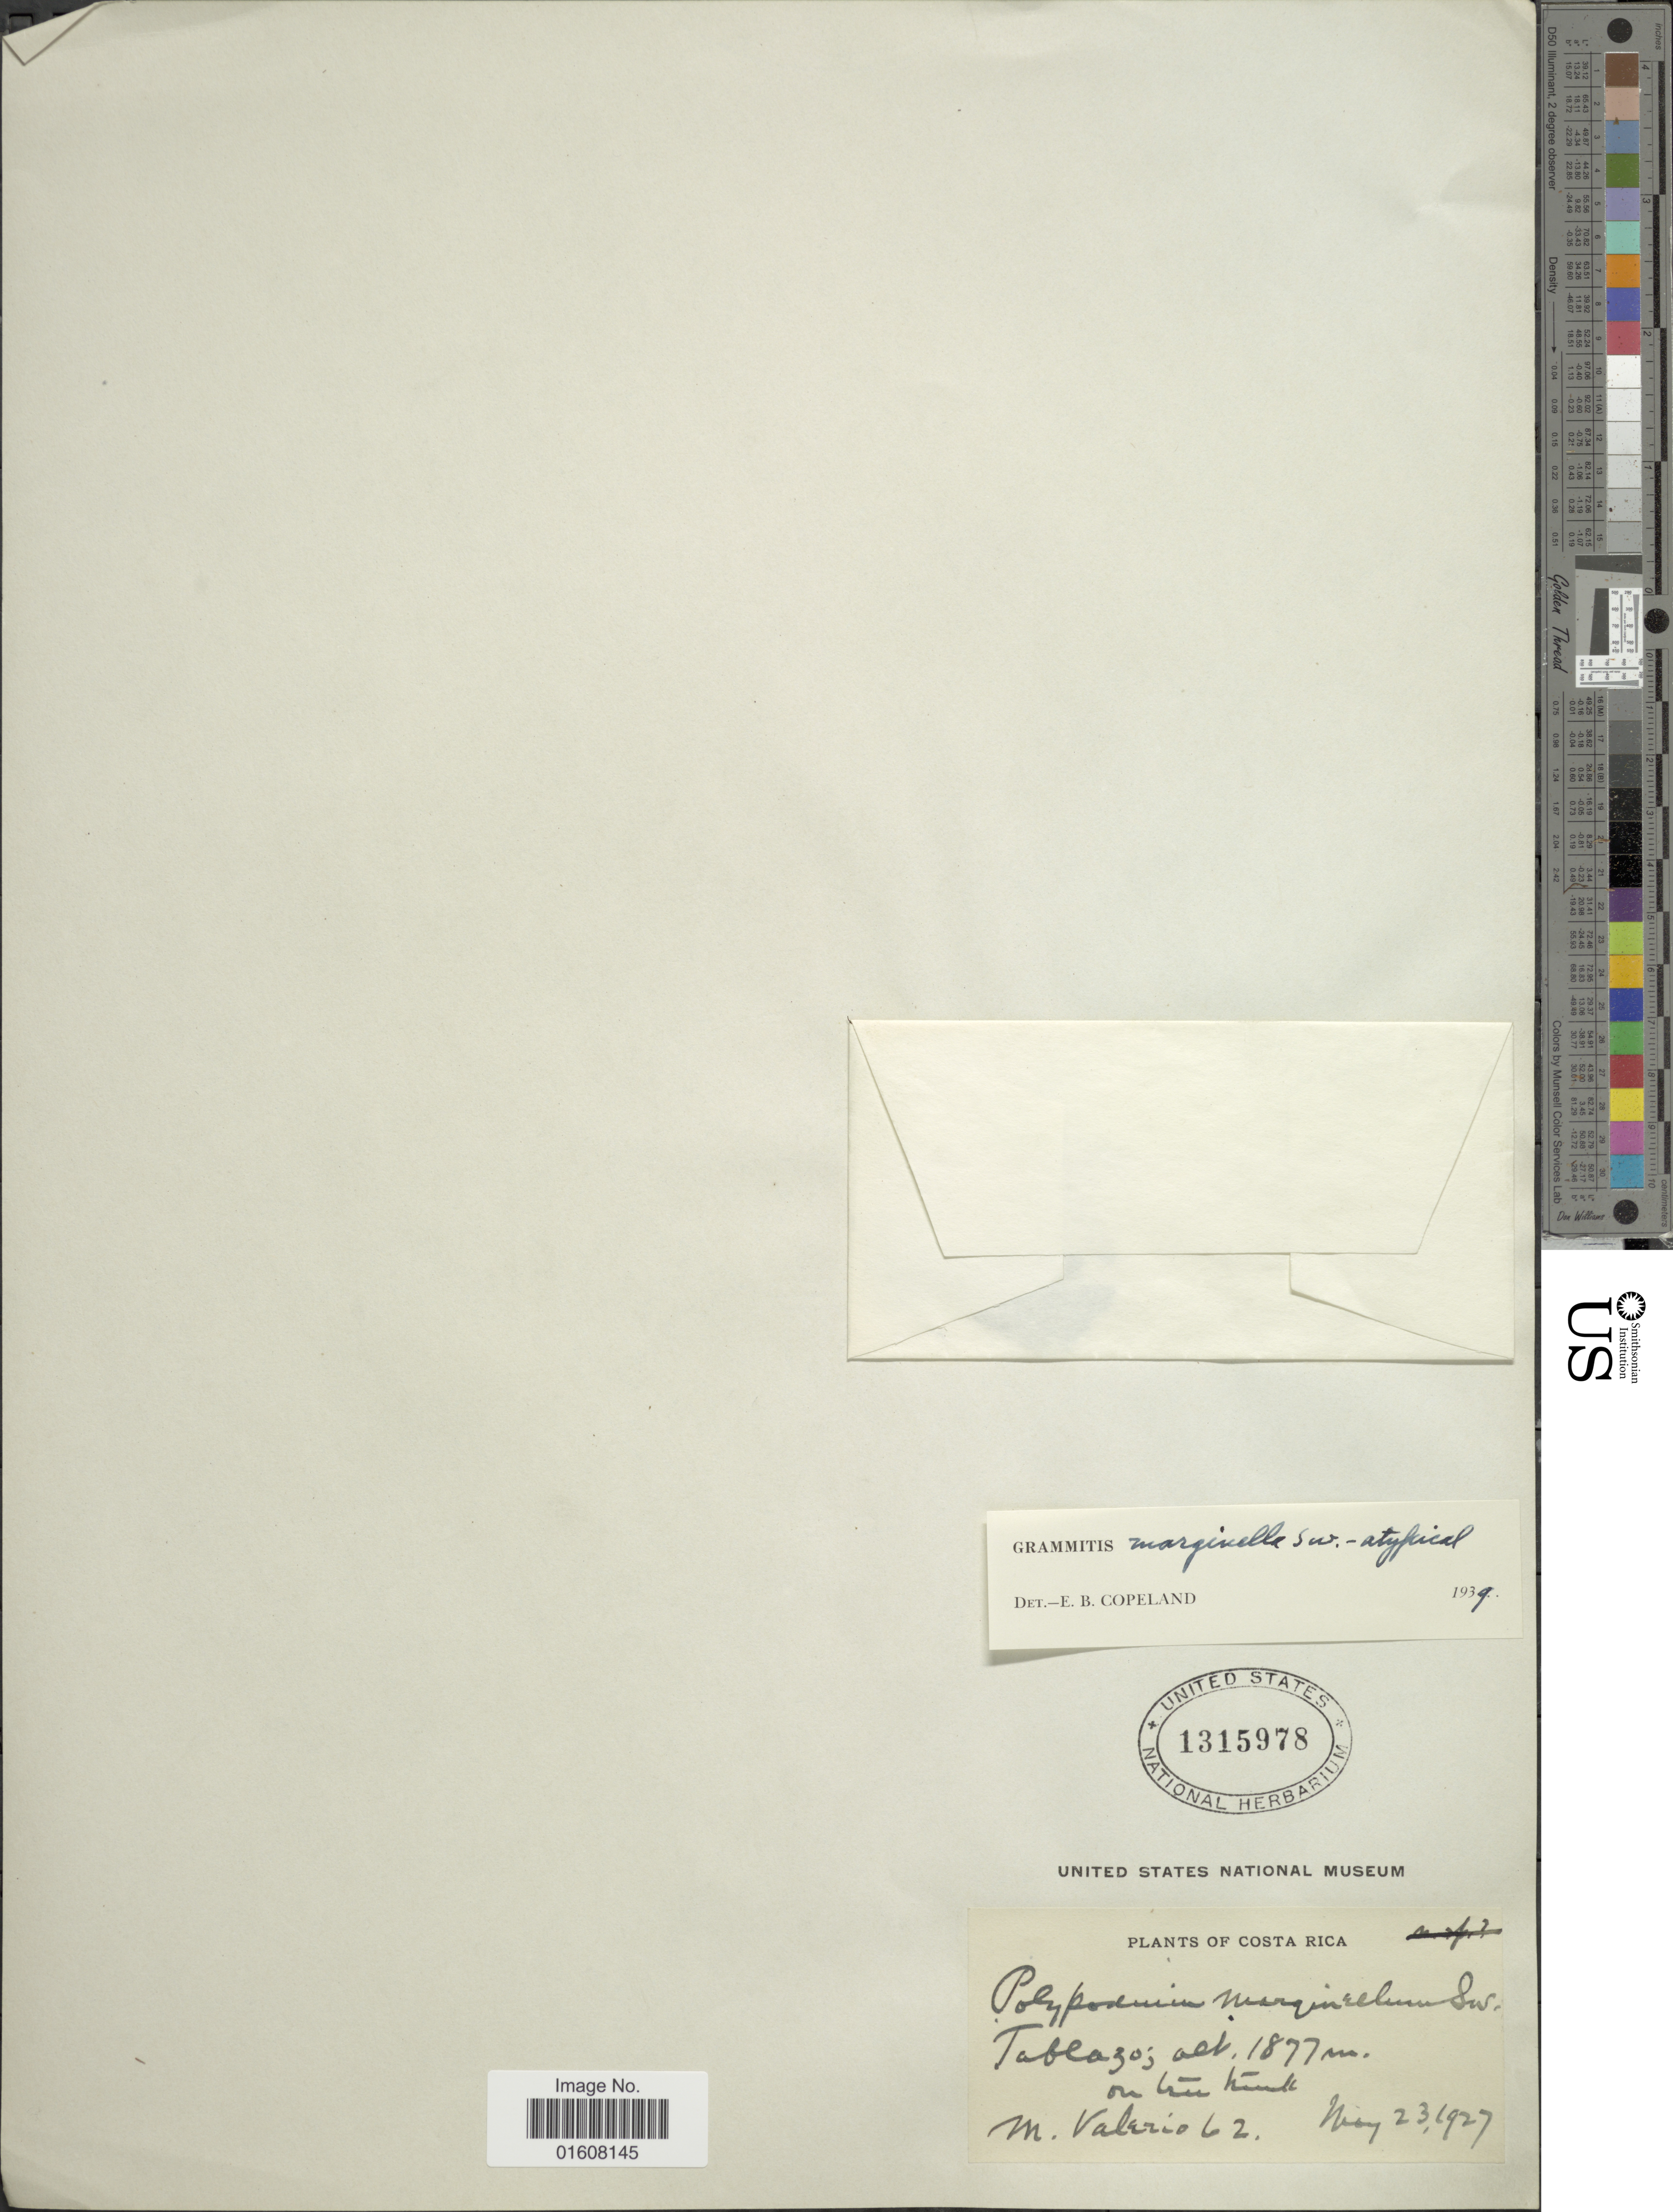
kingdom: Plantae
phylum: Tracheophyta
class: Polypodiopsida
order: Polypodiales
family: Polypodiaceae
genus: Grammitis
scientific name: Grammitis marginella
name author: (Sw.) Sw.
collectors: M. Valerio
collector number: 62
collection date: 1927-05-23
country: Costa Rica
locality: Tablazo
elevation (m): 1877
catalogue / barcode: US 1315978